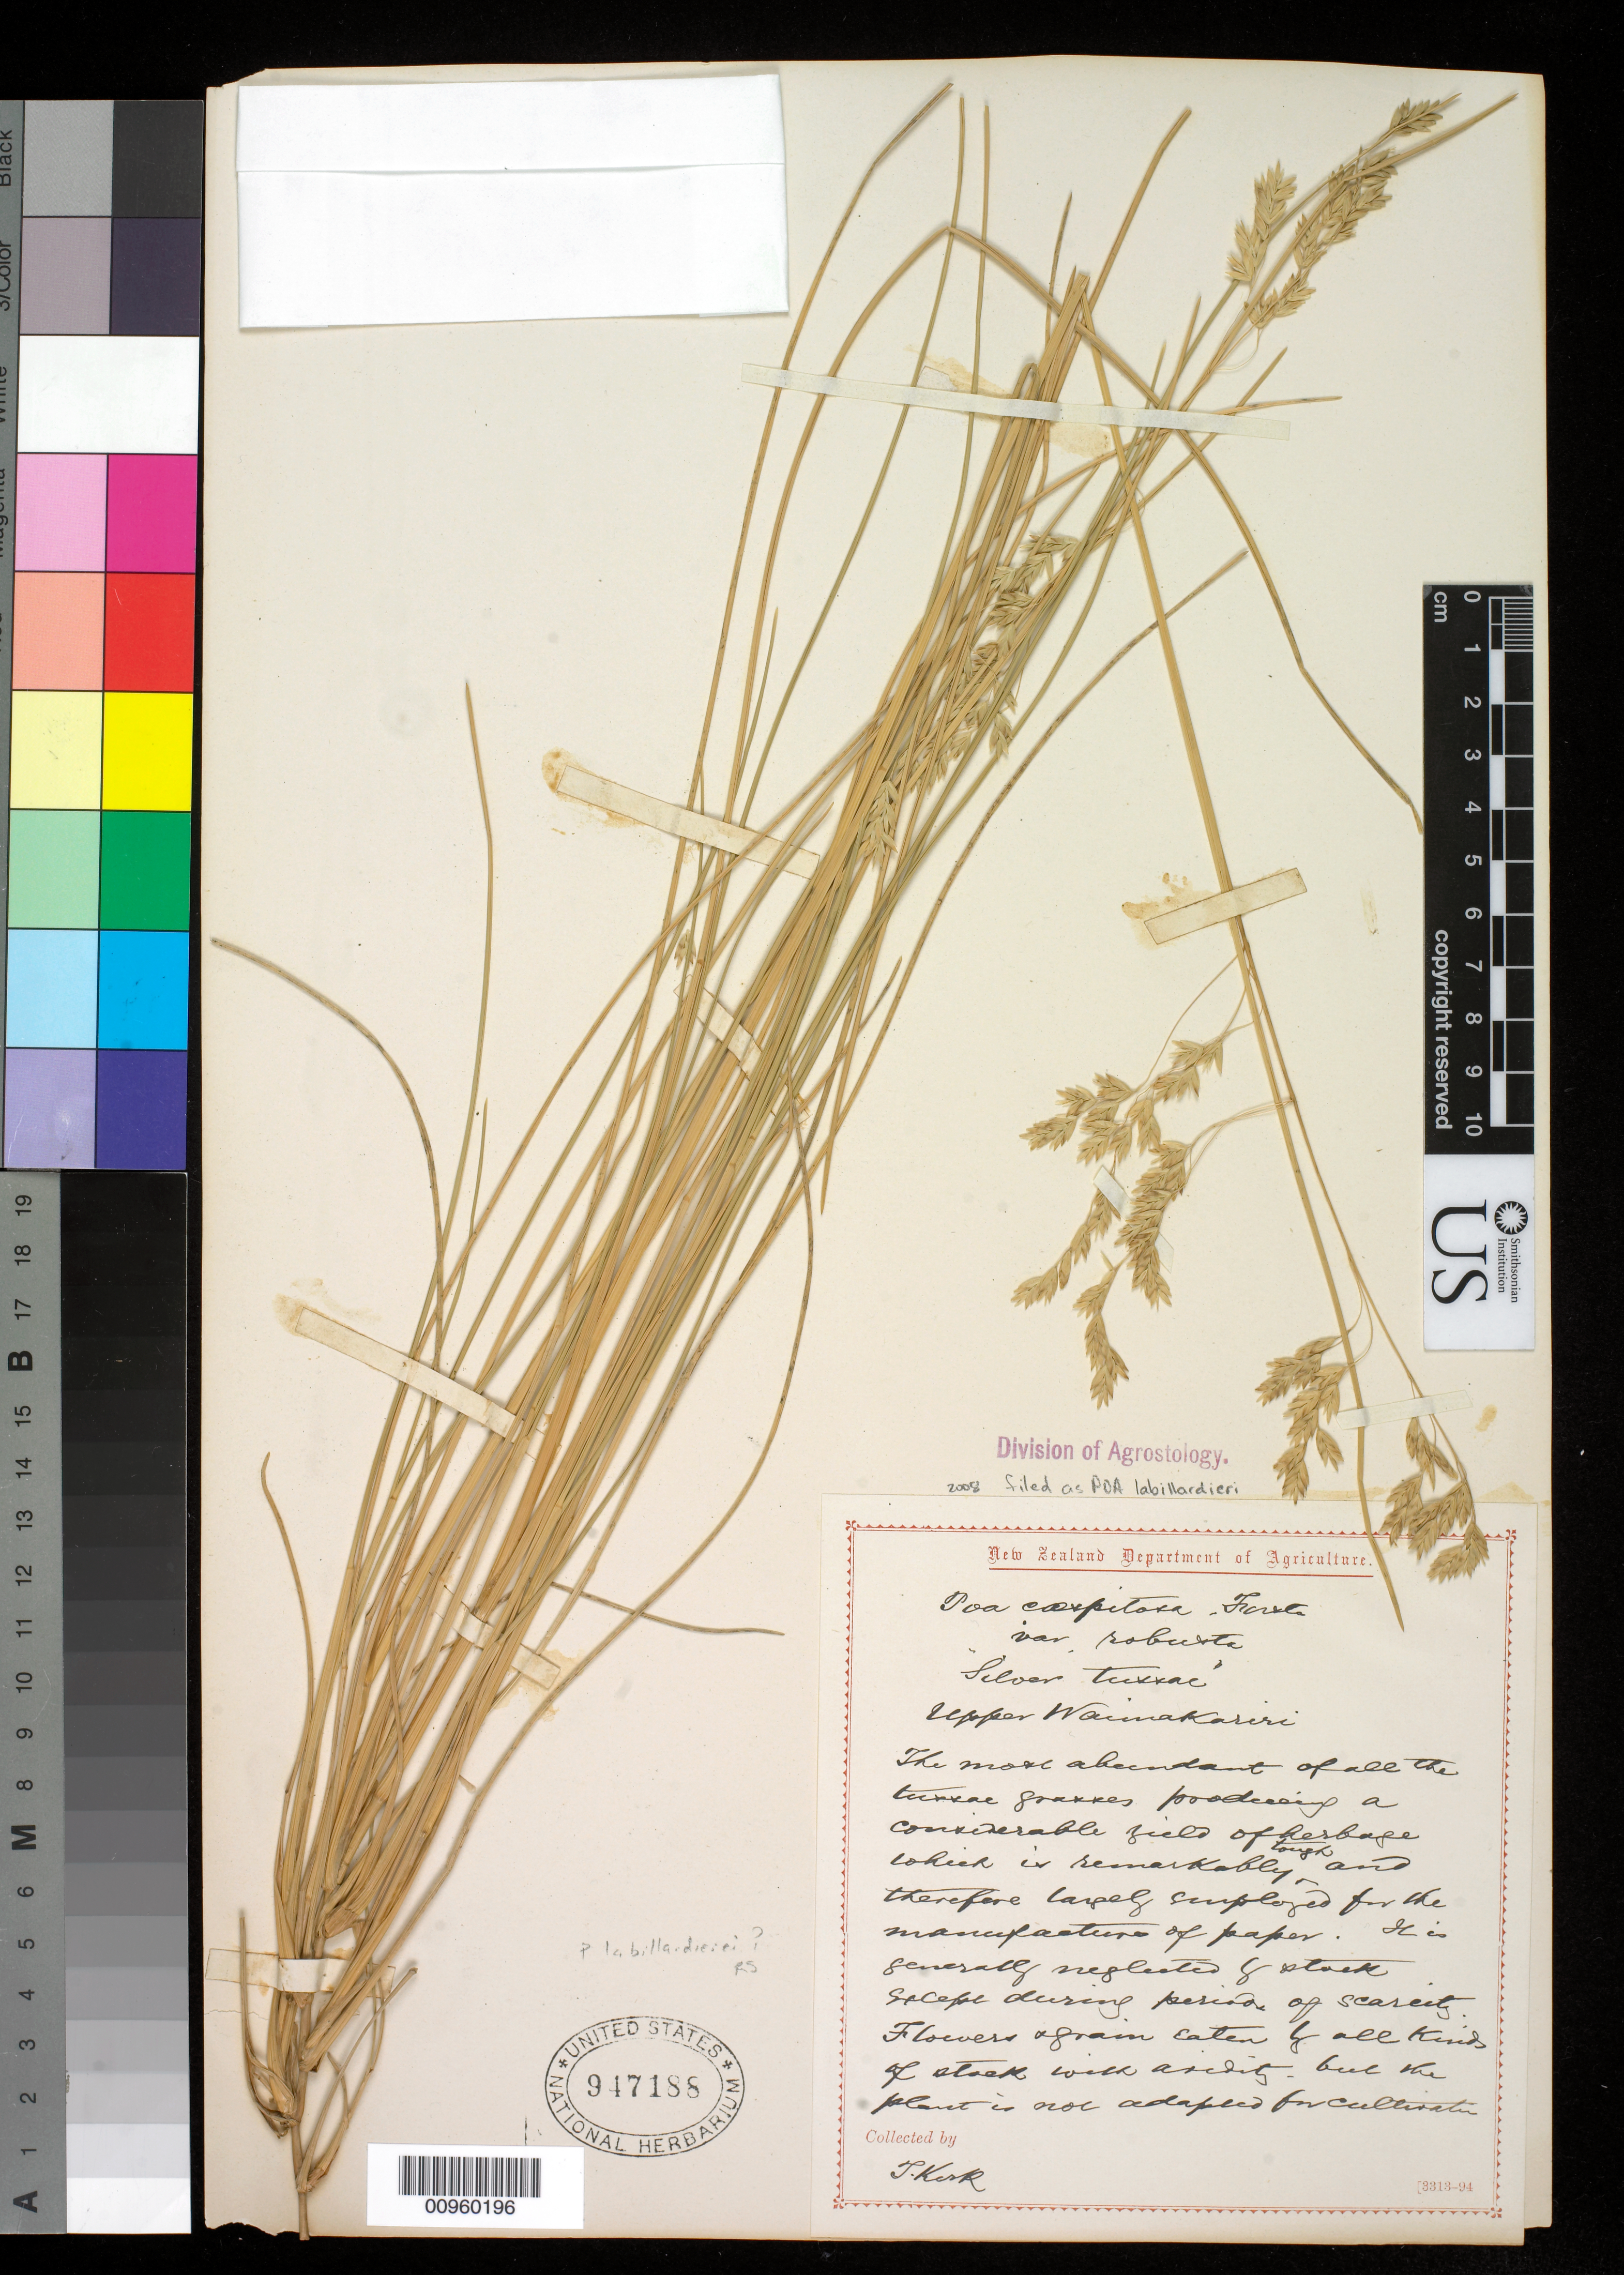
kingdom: Plantae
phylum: Tracheophyta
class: Liliopsida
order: Poales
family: Poaceae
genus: Poa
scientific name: Poa labillardierei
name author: Steud.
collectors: T. Kirk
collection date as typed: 1828 to -- --- 1898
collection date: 1828/1898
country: New Zealand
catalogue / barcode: US 947188